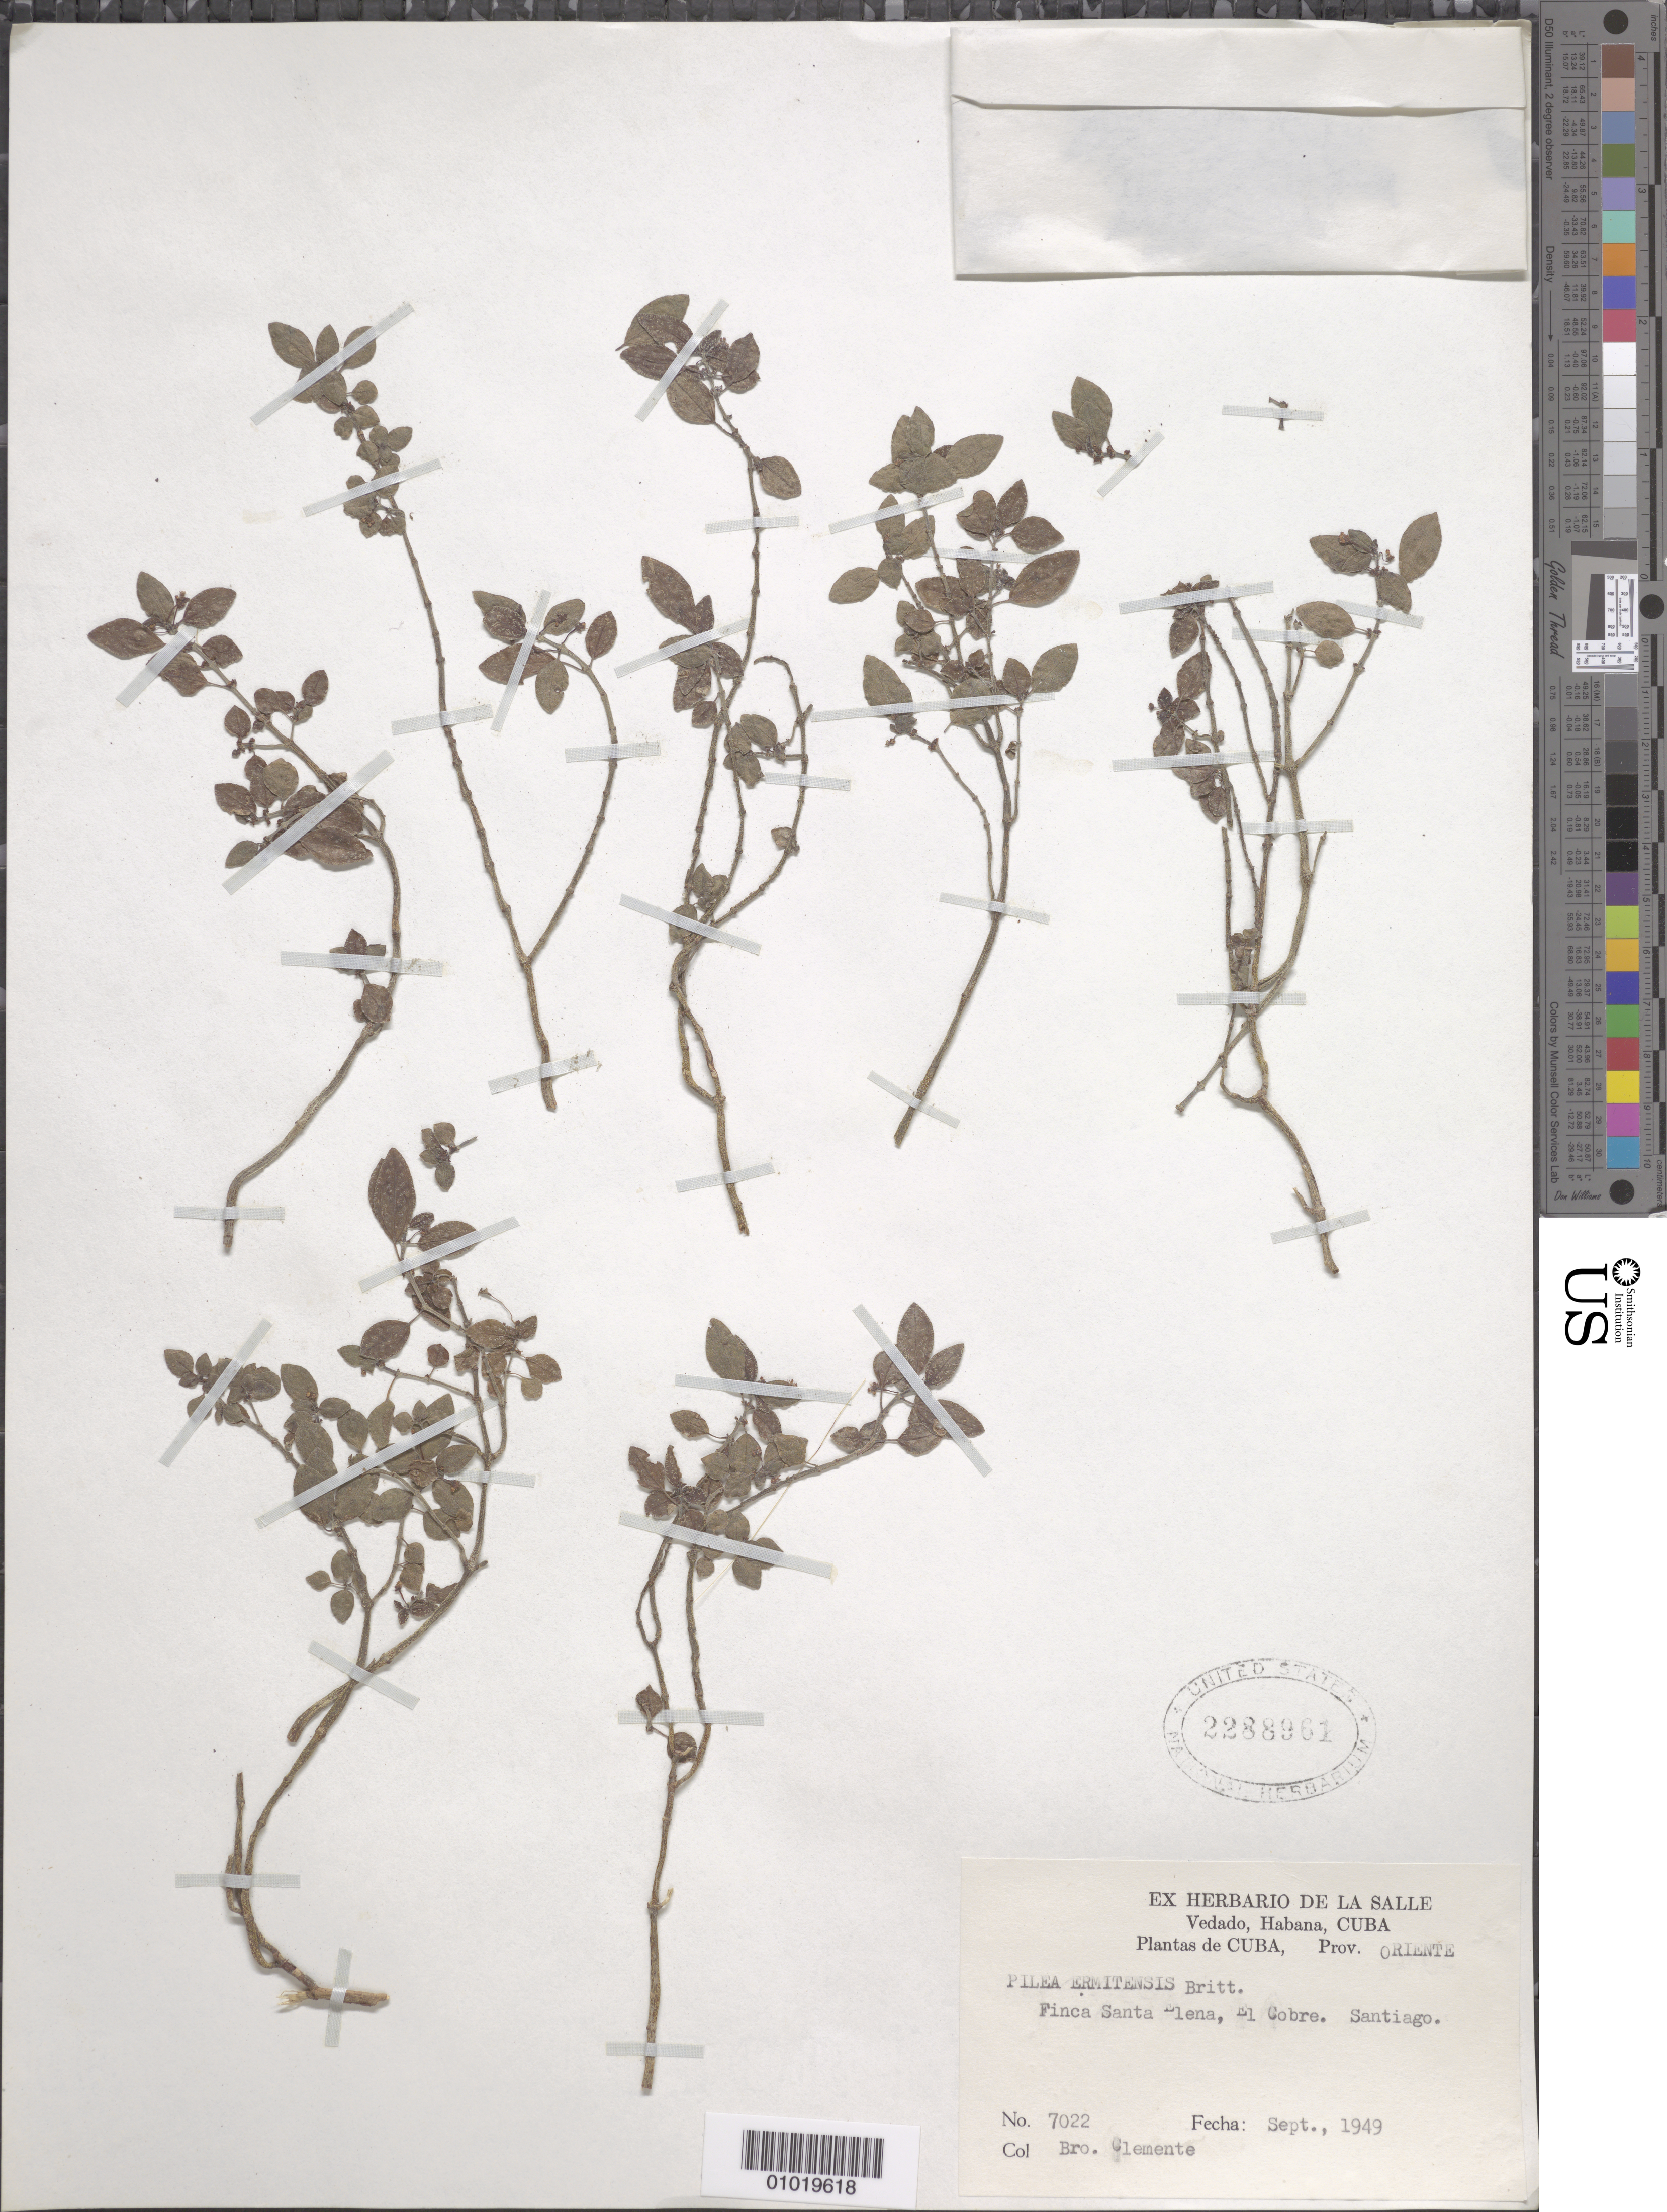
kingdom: Plantae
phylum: Tracheophyta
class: Magnoliopsida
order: Rosales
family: Urticaceae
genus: Pilea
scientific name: Pilea ermitensis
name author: Britton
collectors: Bro. Clemente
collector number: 7022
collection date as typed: Sep 1949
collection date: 1949-09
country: Cuba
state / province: Santiago de Cuba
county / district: El Cobre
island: Cuba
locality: Finca Santa Elena, El Cobre Santiago Oriente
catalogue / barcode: US 2288961